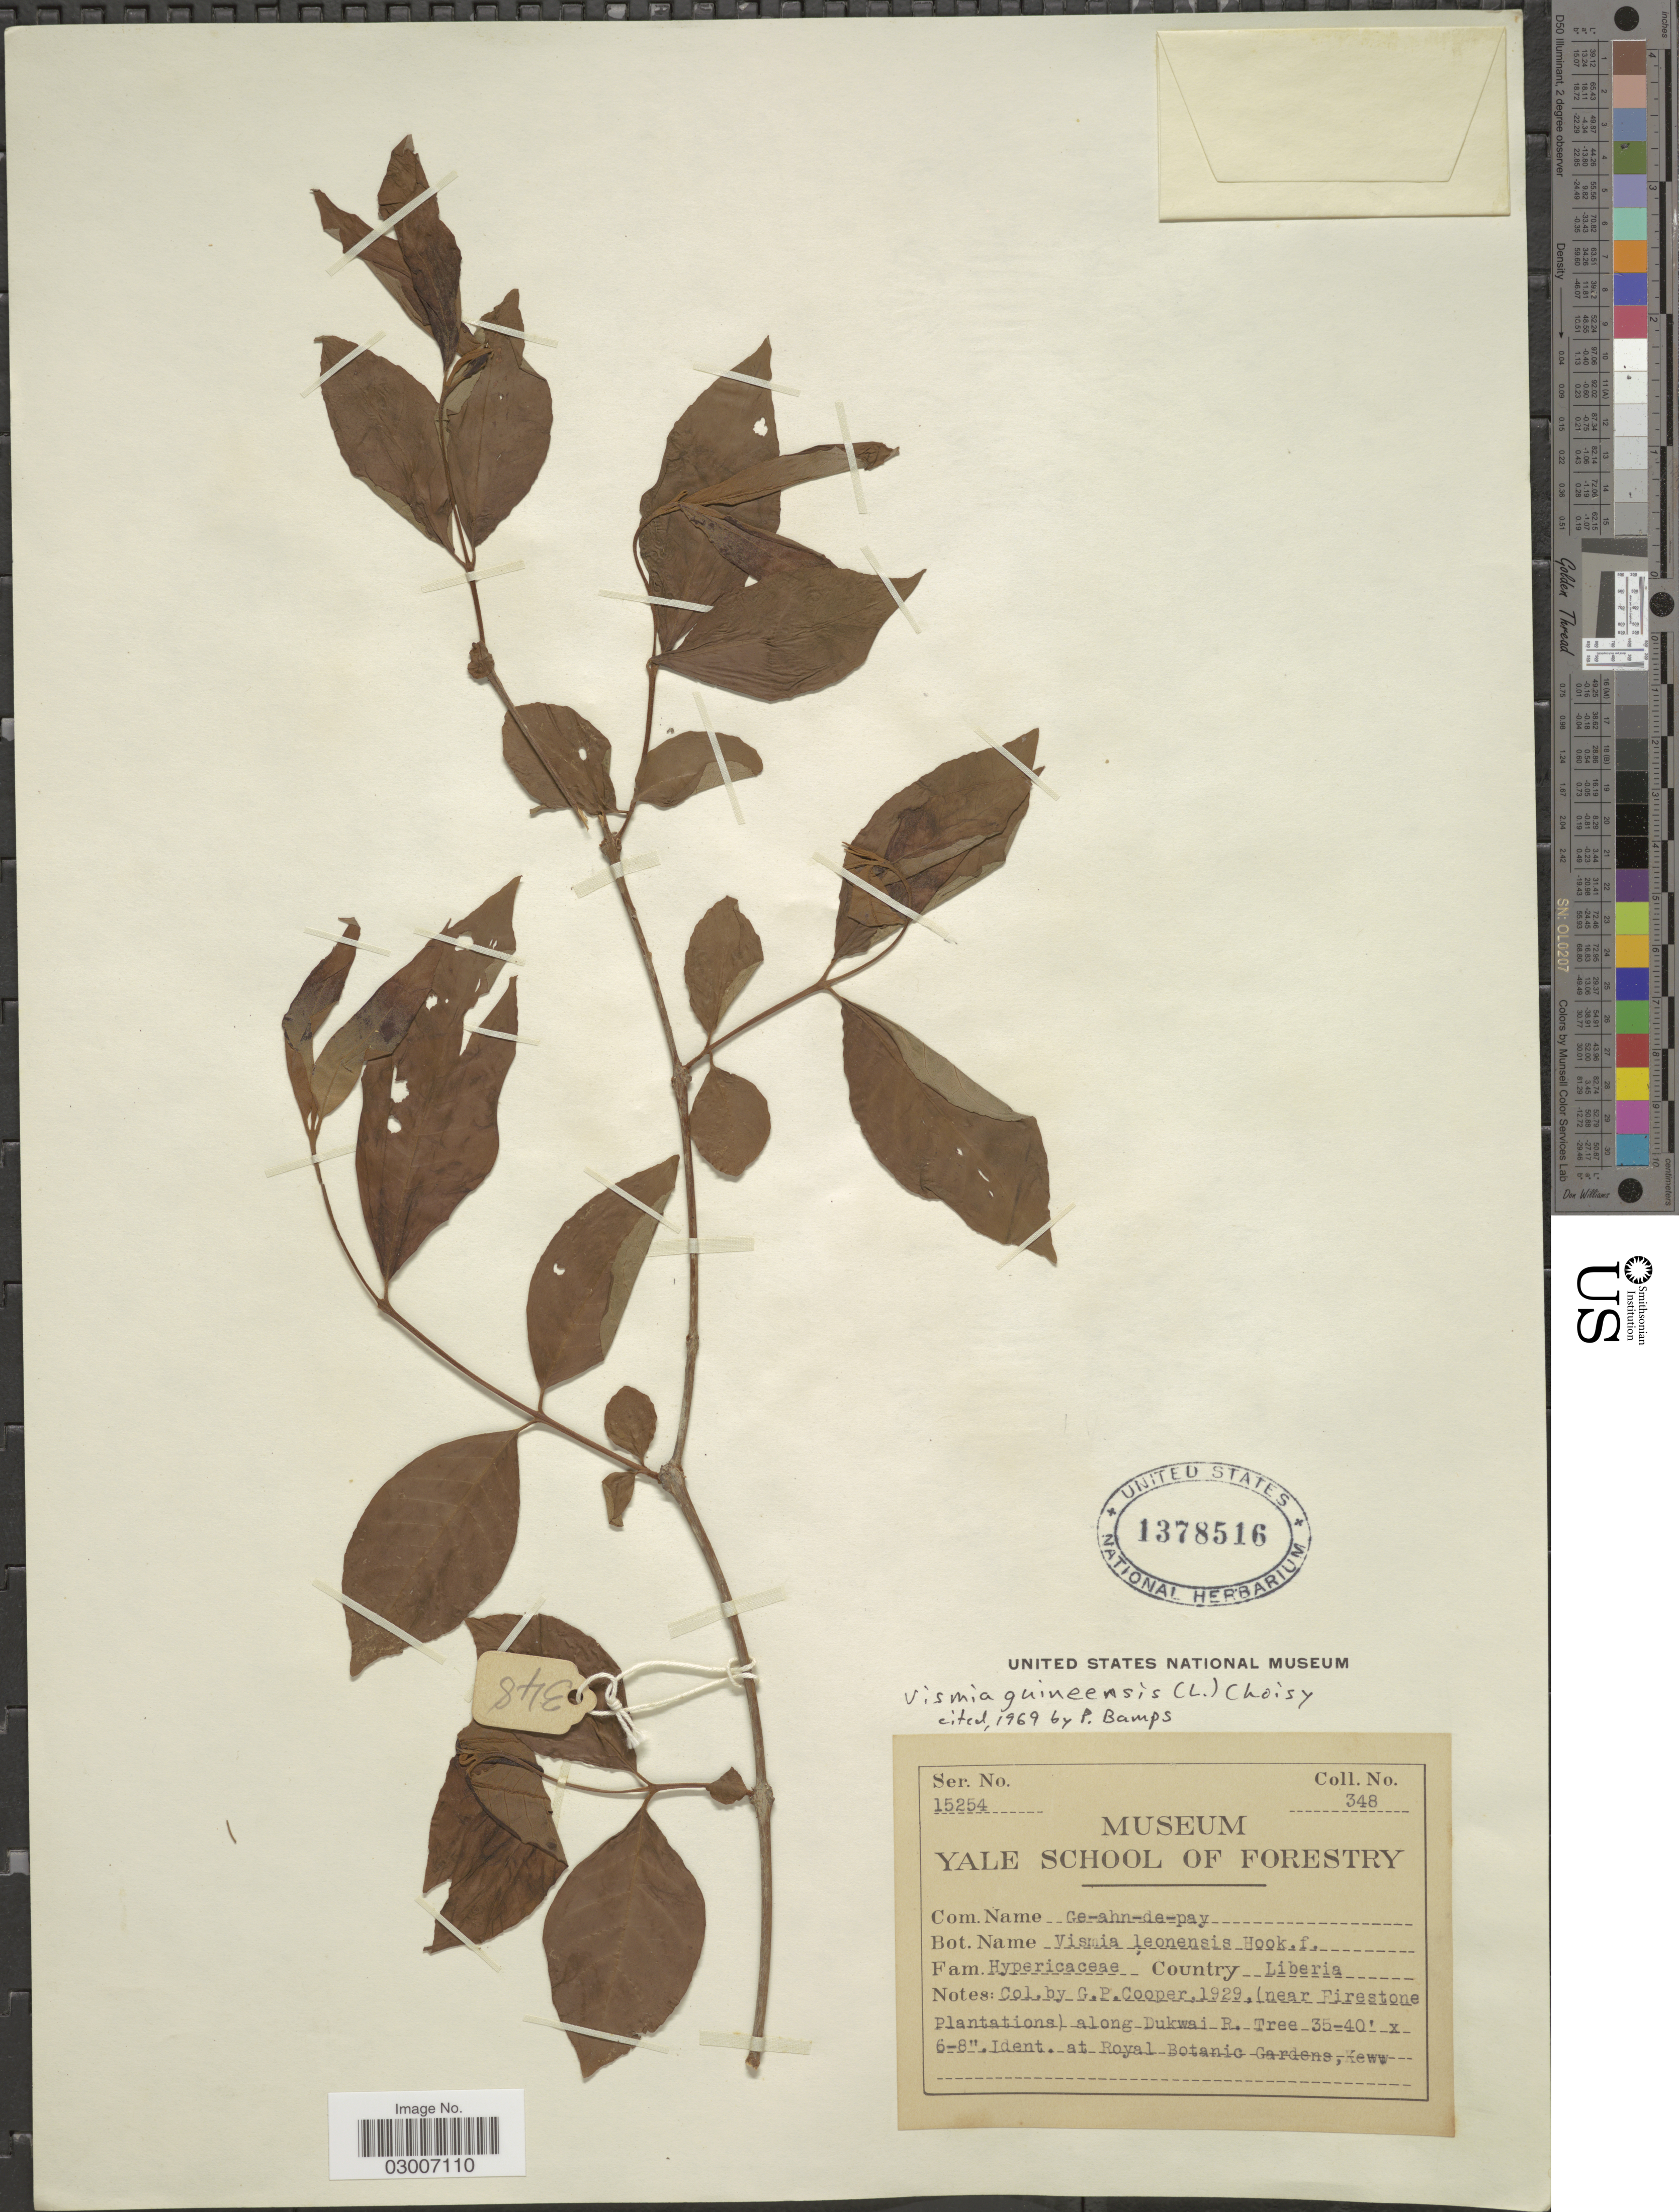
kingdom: Plantae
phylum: Tracheophyta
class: Magnoliopsida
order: Malpighiales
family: Hypericaceae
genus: Vismia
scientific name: Vismia guineensis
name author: (L.) Choisy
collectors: G. Cooper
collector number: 348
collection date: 1929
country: Liberia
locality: (near Firestone Plantations) along Dukwai R.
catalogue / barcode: US 1378516